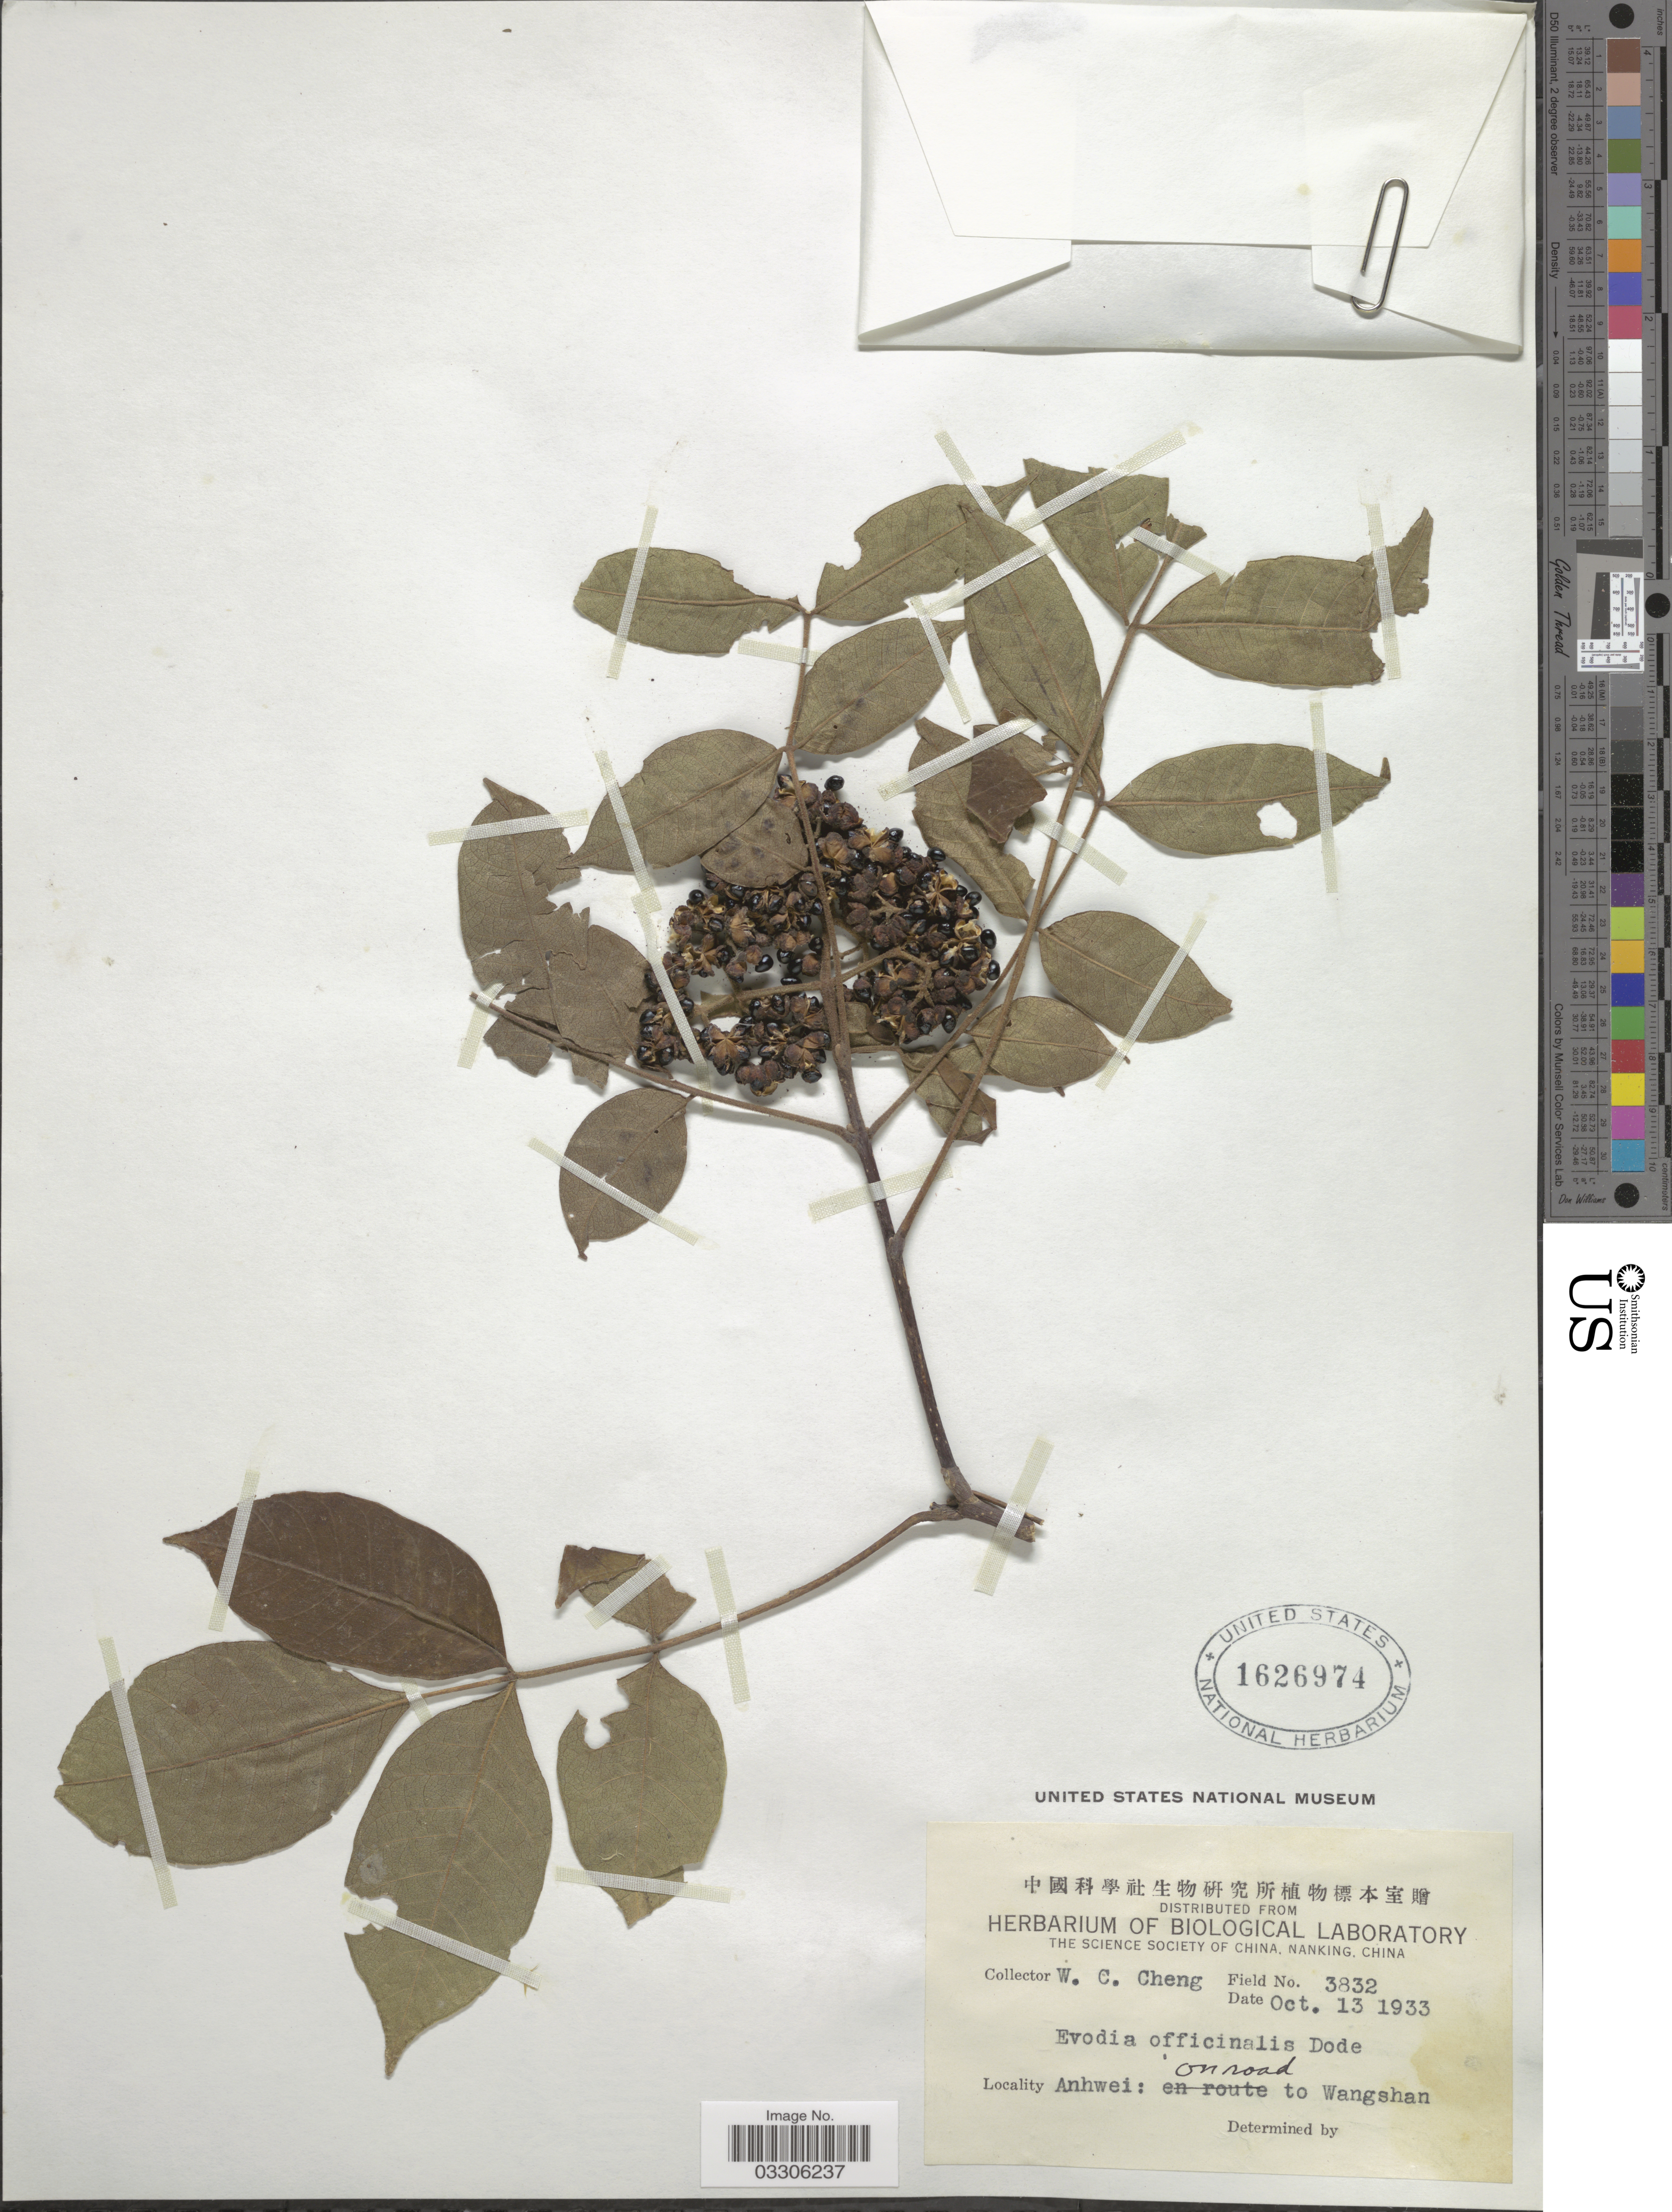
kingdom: Plantae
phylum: Tracheophyta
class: Magnoliopsida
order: Sapindales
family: Rutaceae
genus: Tetradium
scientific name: Tetradium ruticarpum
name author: (A. Juss.) T.G. Hartley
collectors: W. C. Cheng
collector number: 3832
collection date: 1933-10-13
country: China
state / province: Anhui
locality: Anhwei: on road to Wangshan.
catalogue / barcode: US 1626974